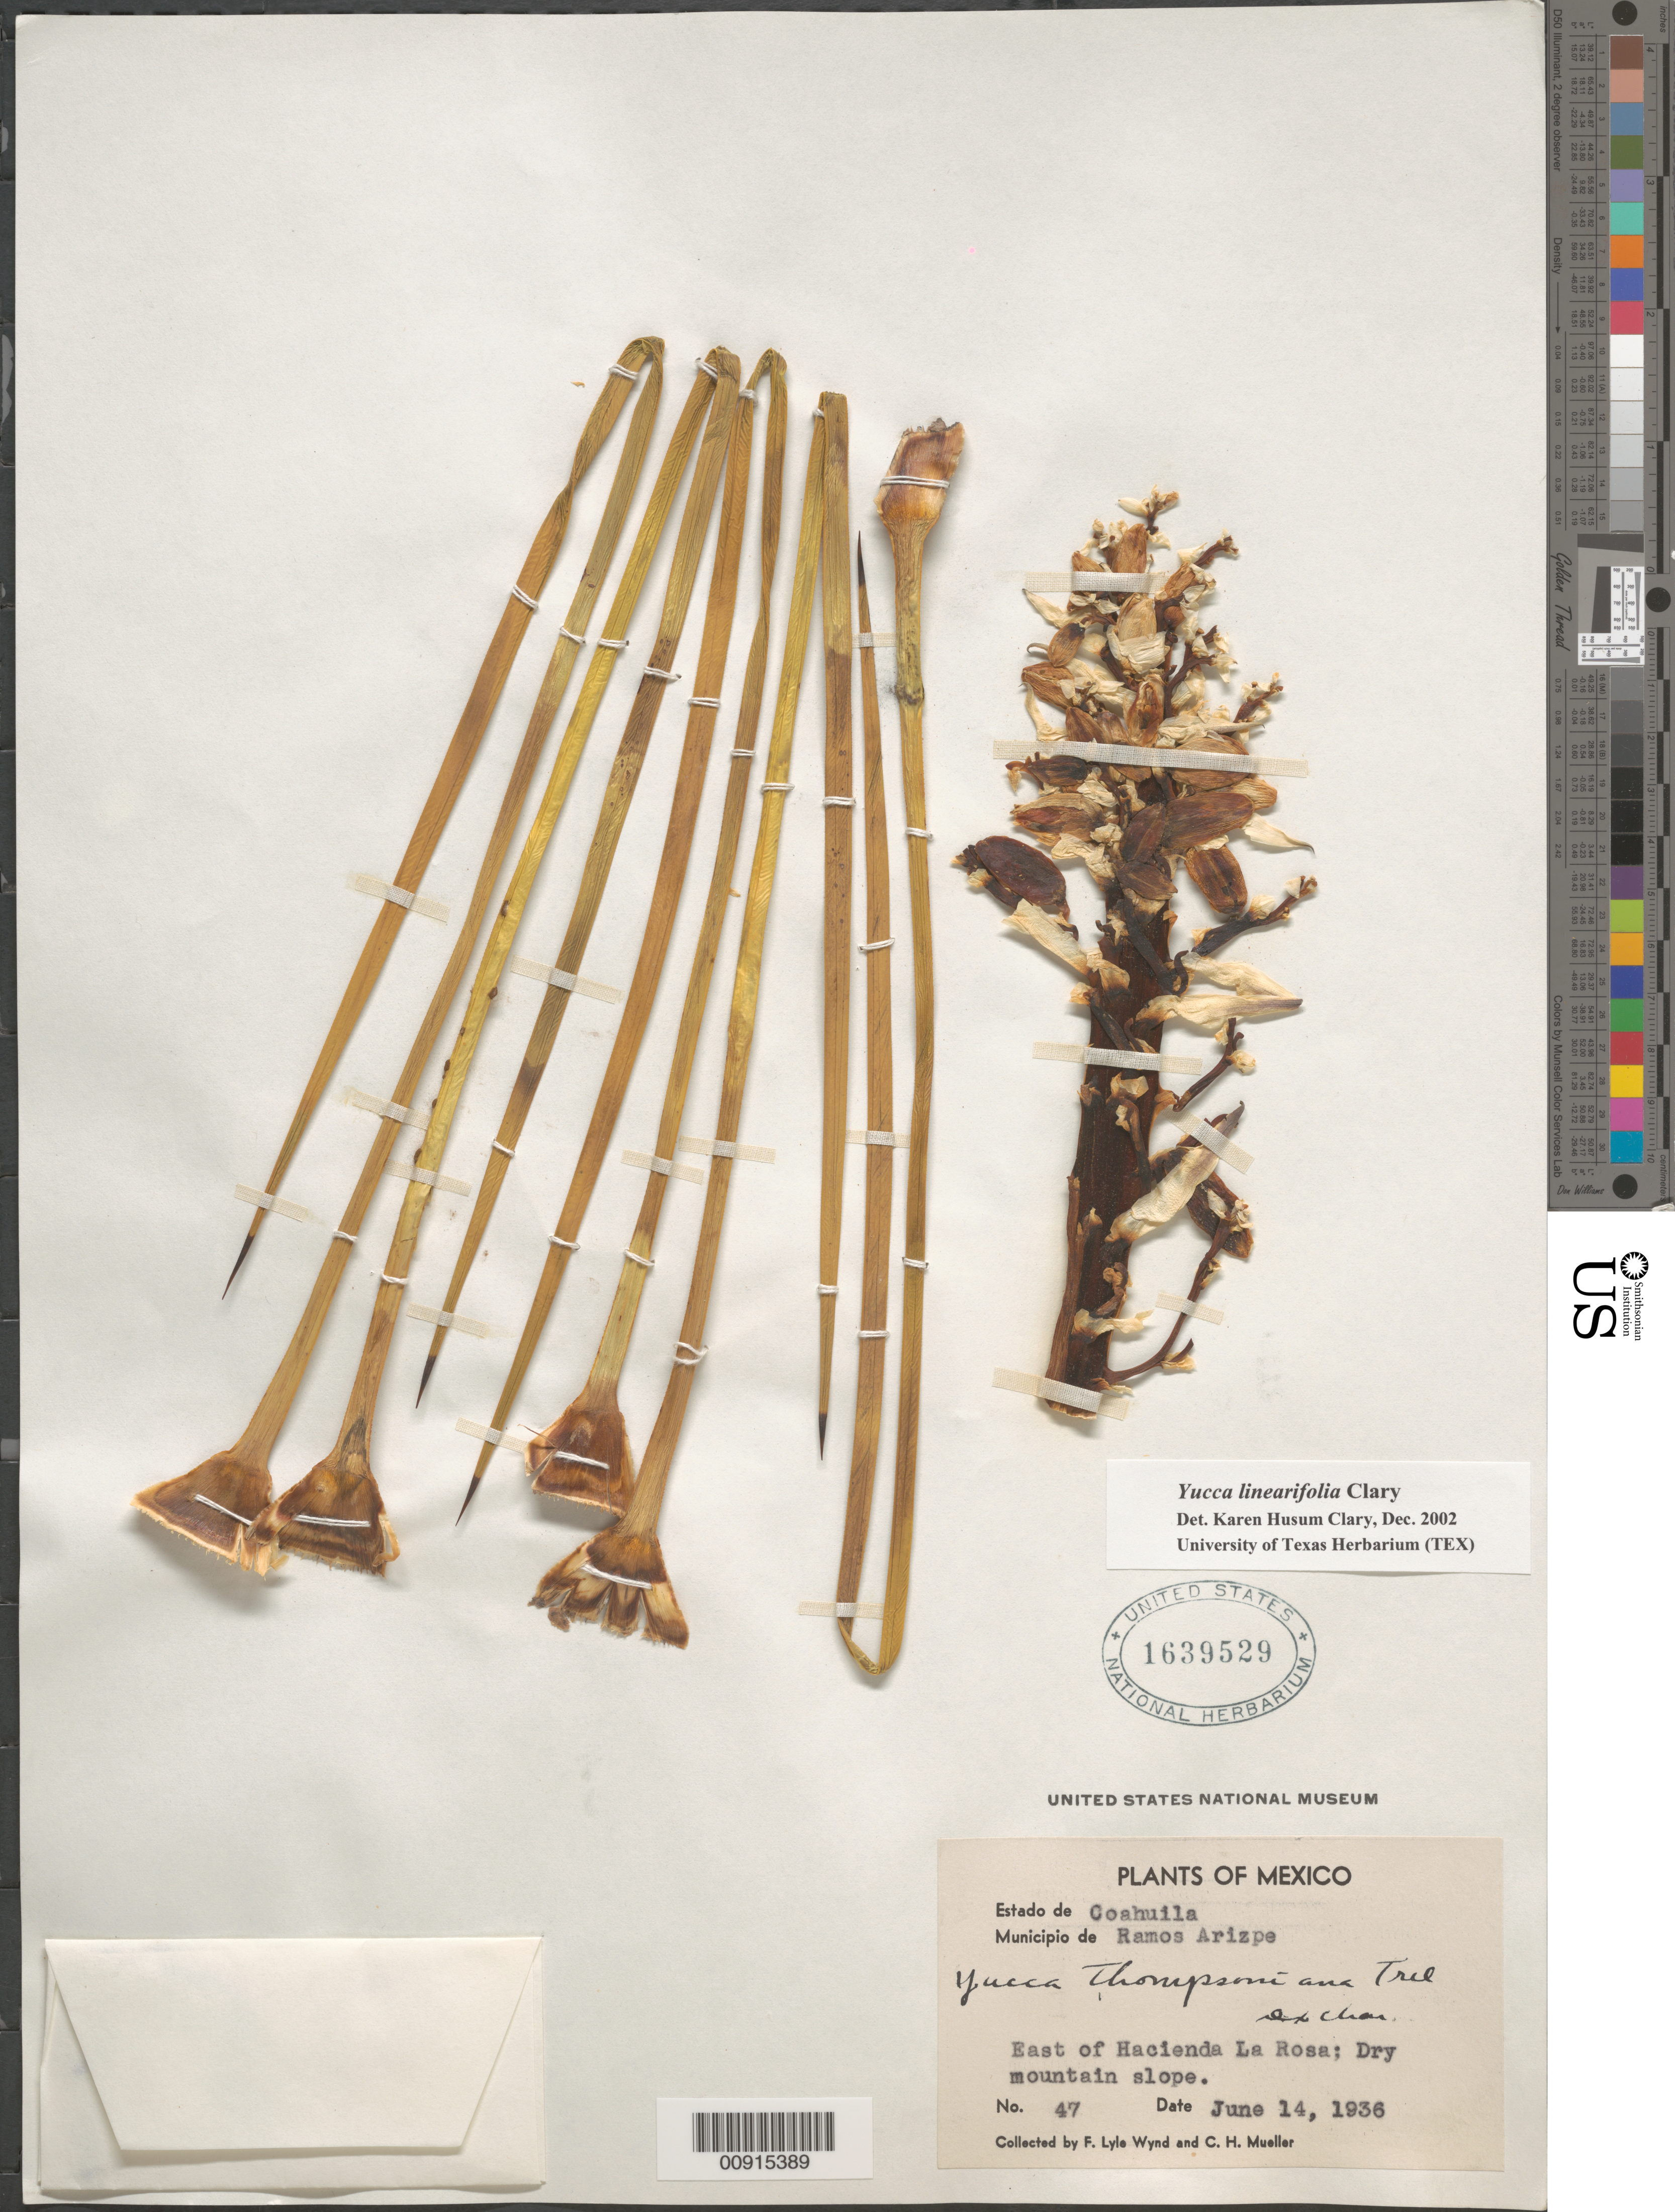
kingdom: Plantae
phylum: Tracheophyta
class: Liliopsida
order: Asparagales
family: Asparagaceae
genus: Yucca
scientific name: Yucca linearifolia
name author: Clary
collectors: F. L. Wynd & C. H. Mueller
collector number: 47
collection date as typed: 14 Jun 1936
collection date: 1936-06-14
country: Mexico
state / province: Coahuila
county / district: Ramos Arizpe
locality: Coahuila; Municipio de Ramos Arizpe; East of Hacienda La Rosa.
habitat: Dry mountain slope.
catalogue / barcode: US 1639529